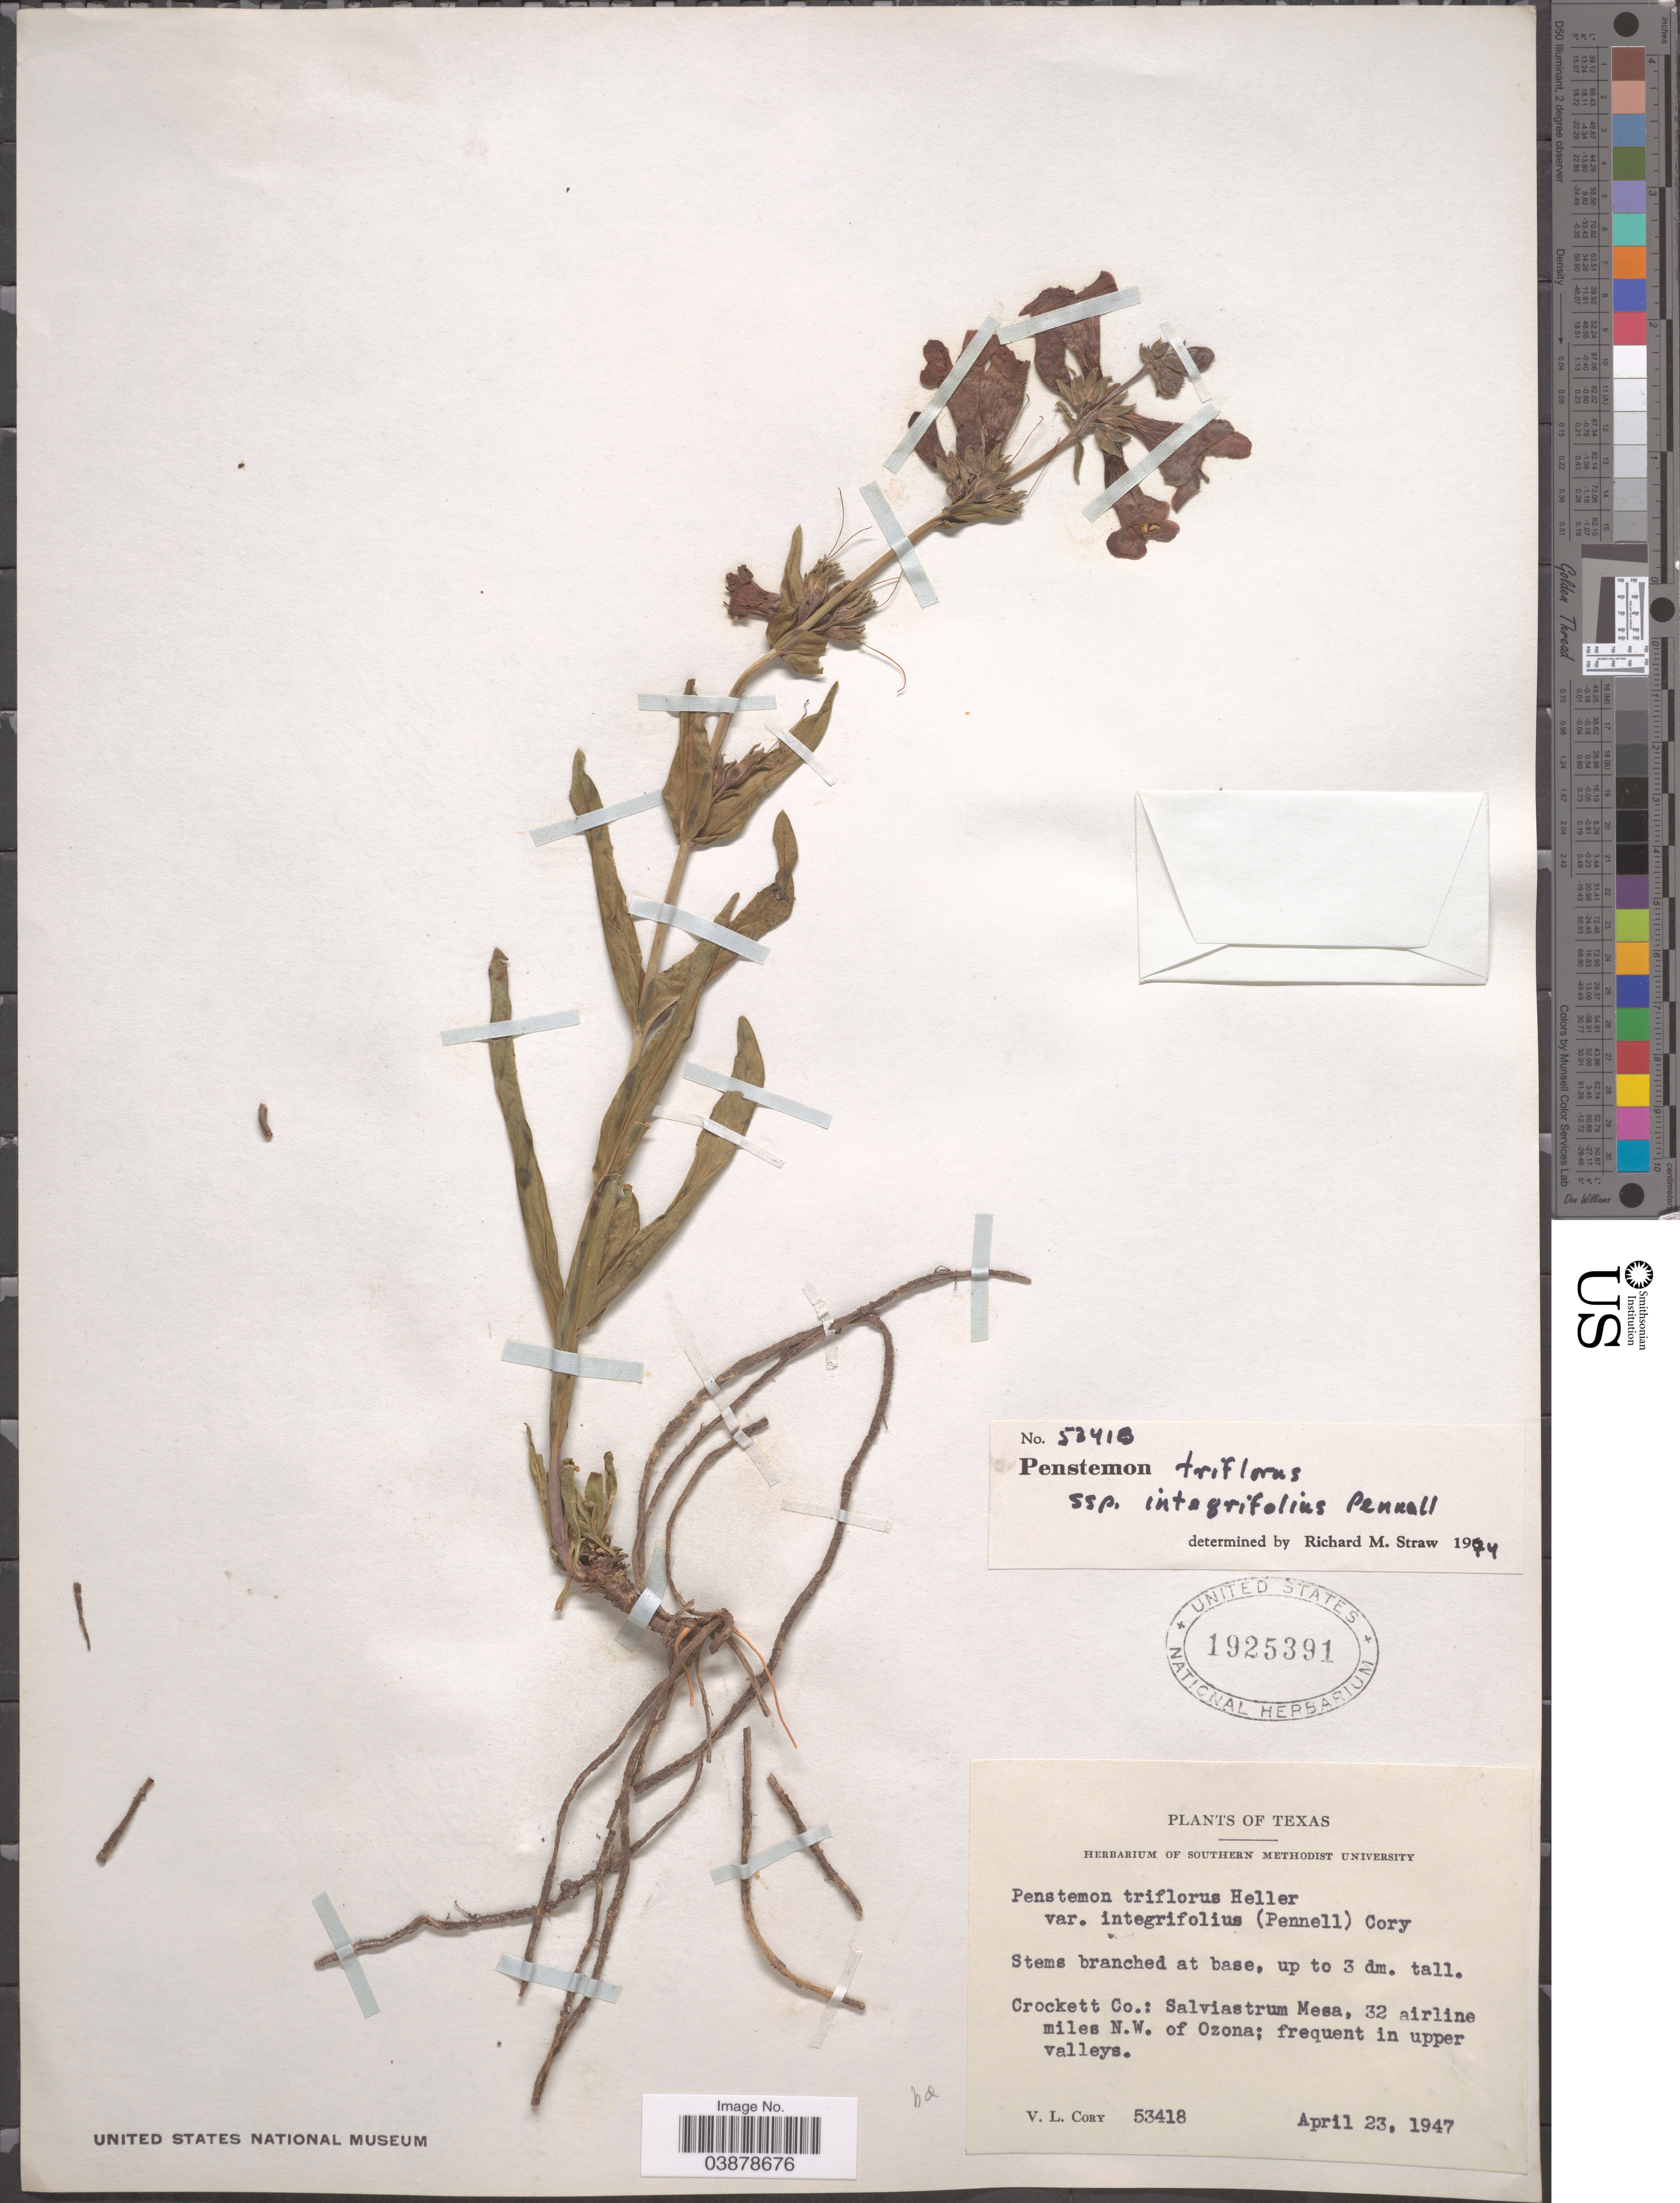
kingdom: Plantae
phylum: Tracheophyta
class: Magnoliopsida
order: Lamiales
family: Plantaginaceae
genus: Penstemon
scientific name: Penstemon triflorus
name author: A. Heller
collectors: V. Cory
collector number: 53418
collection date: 1947-04-23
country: United States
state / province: Texas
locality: Crockett Co.: Salviastrum Mesa, 32 airline miles N.W. of Ozona; frequent in upper valleys.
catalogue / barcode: US 1925391